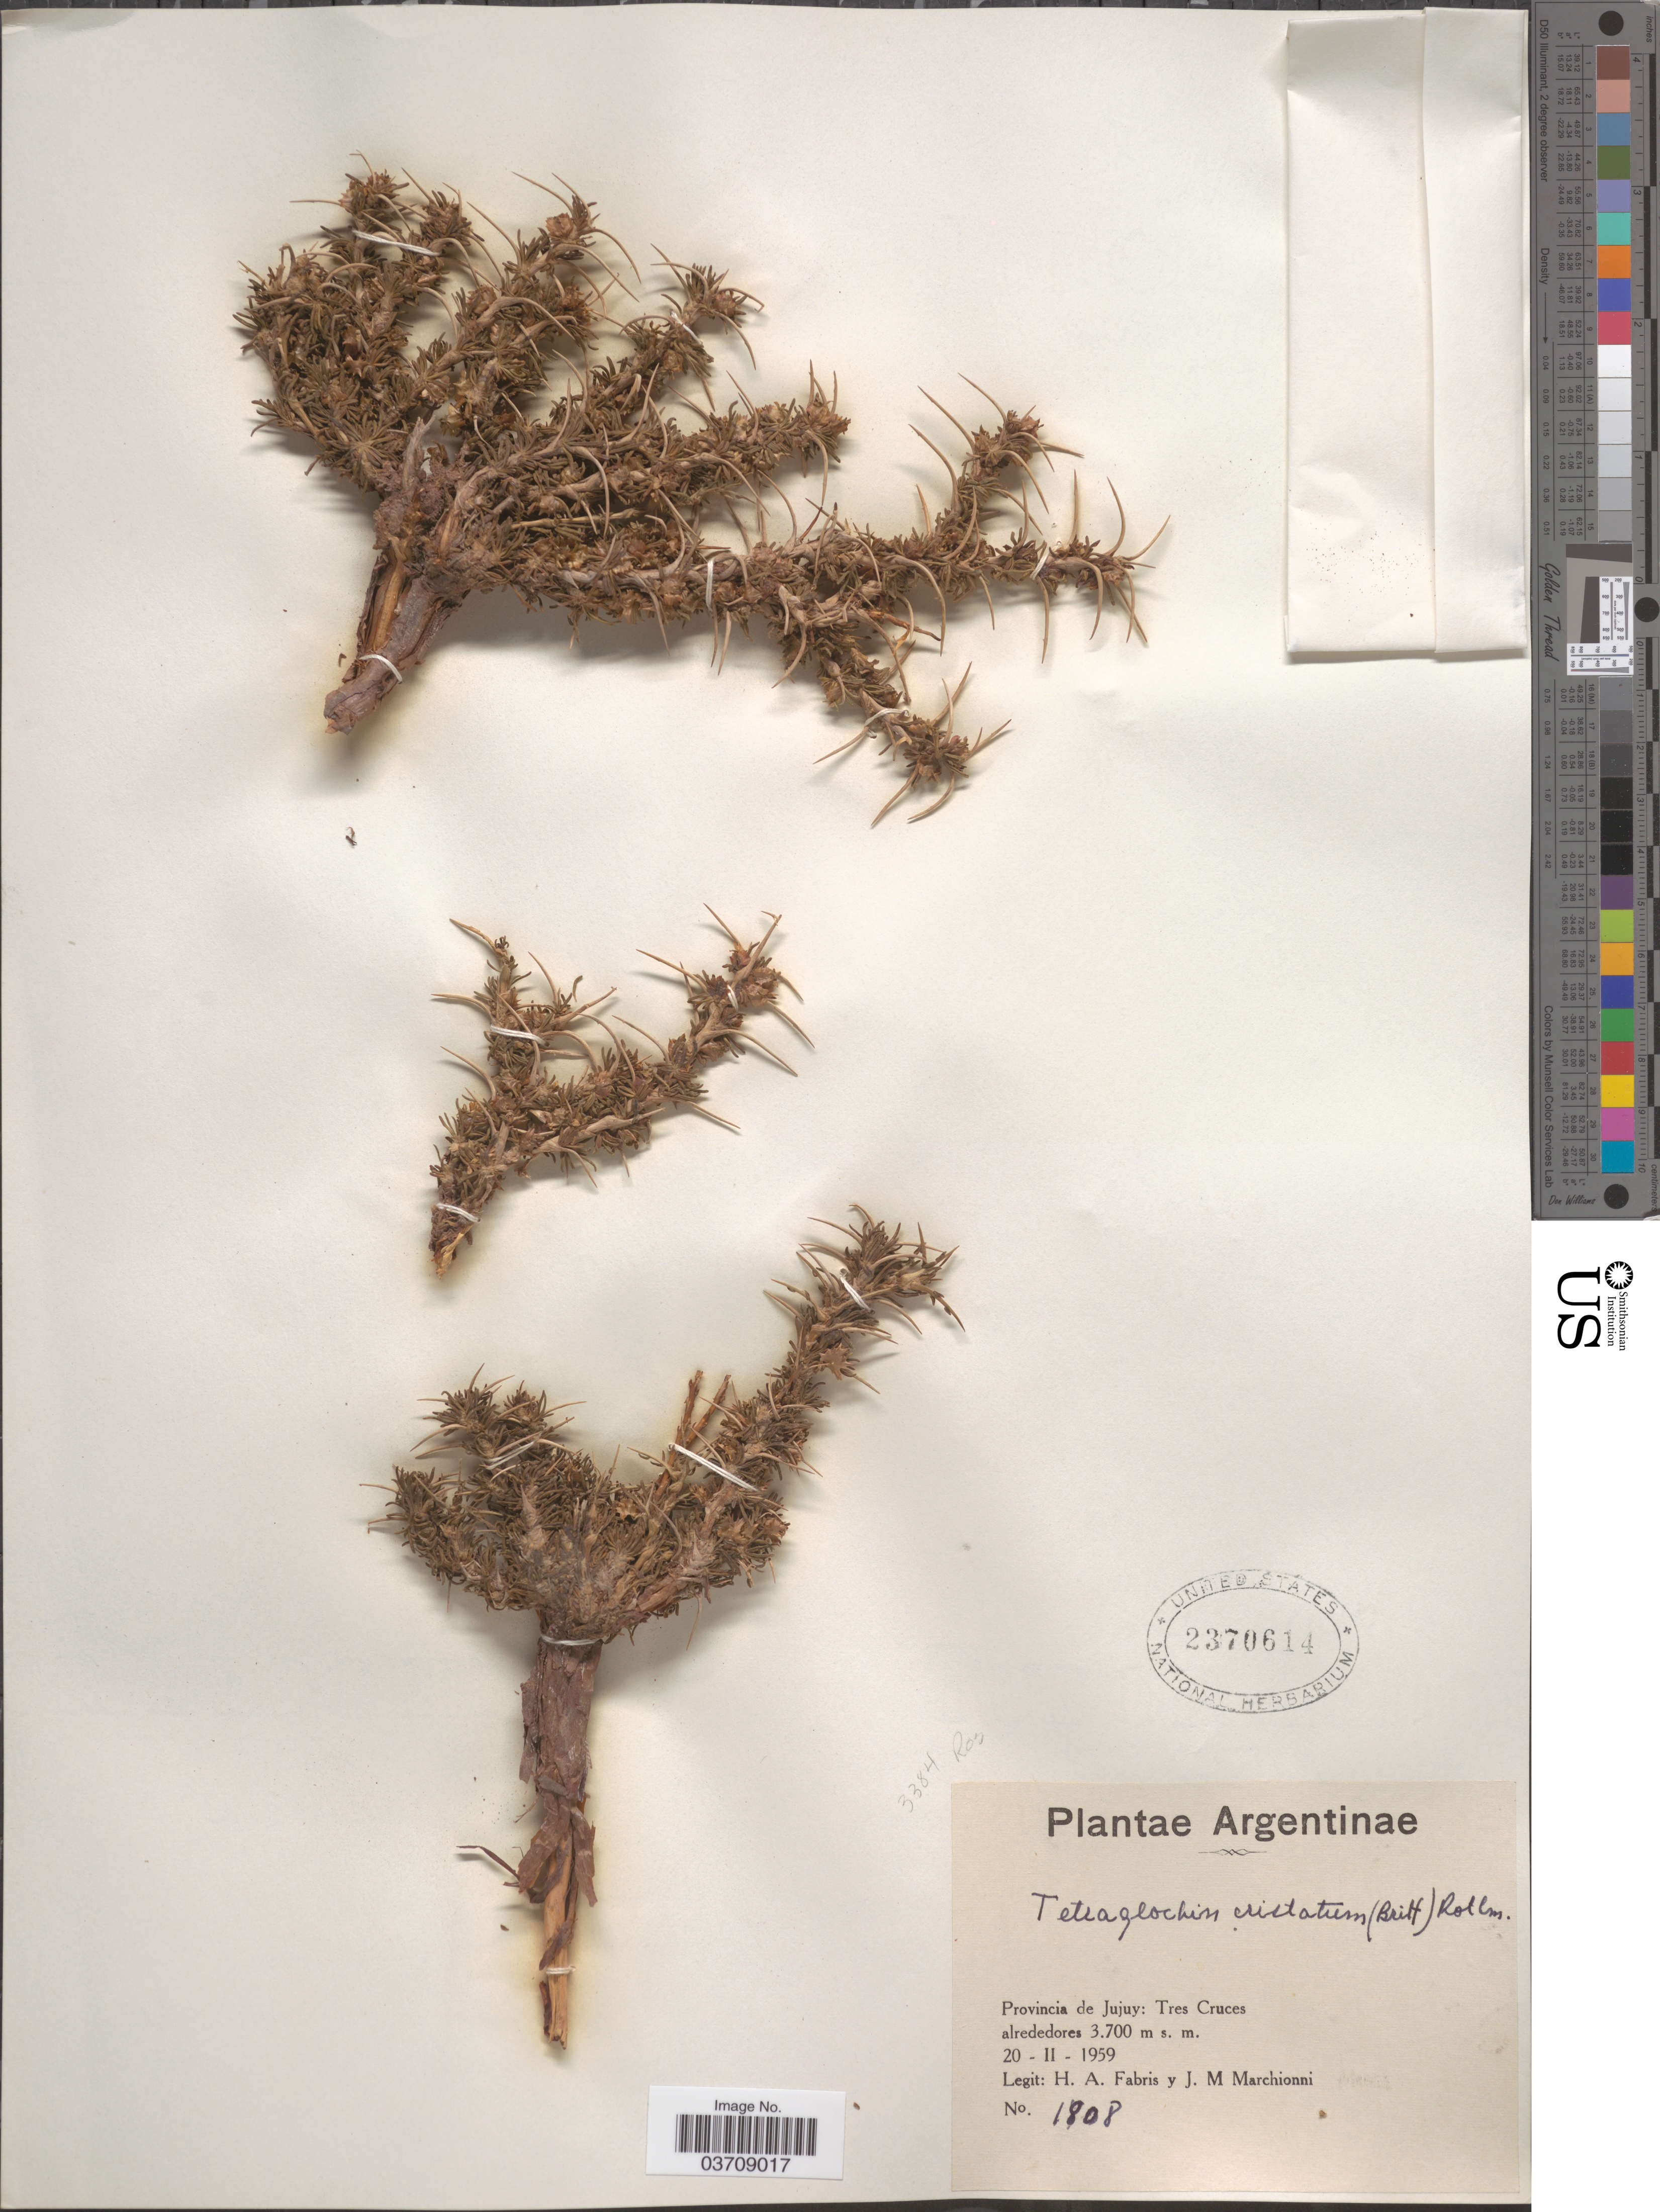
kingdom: Plantae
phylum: Tracheophyta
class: Magnoliopsida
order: Rosales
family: Rosaceae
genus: Tetraglochin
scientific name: Tetraglochin cristatum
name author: Rothm.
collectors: H. A. Fabris & J. Marchionni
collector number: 1808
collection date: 1959-02-20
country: Argentina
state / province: Jujuy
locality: Tres Cruces.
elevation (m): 3700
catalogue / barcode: US 2370614